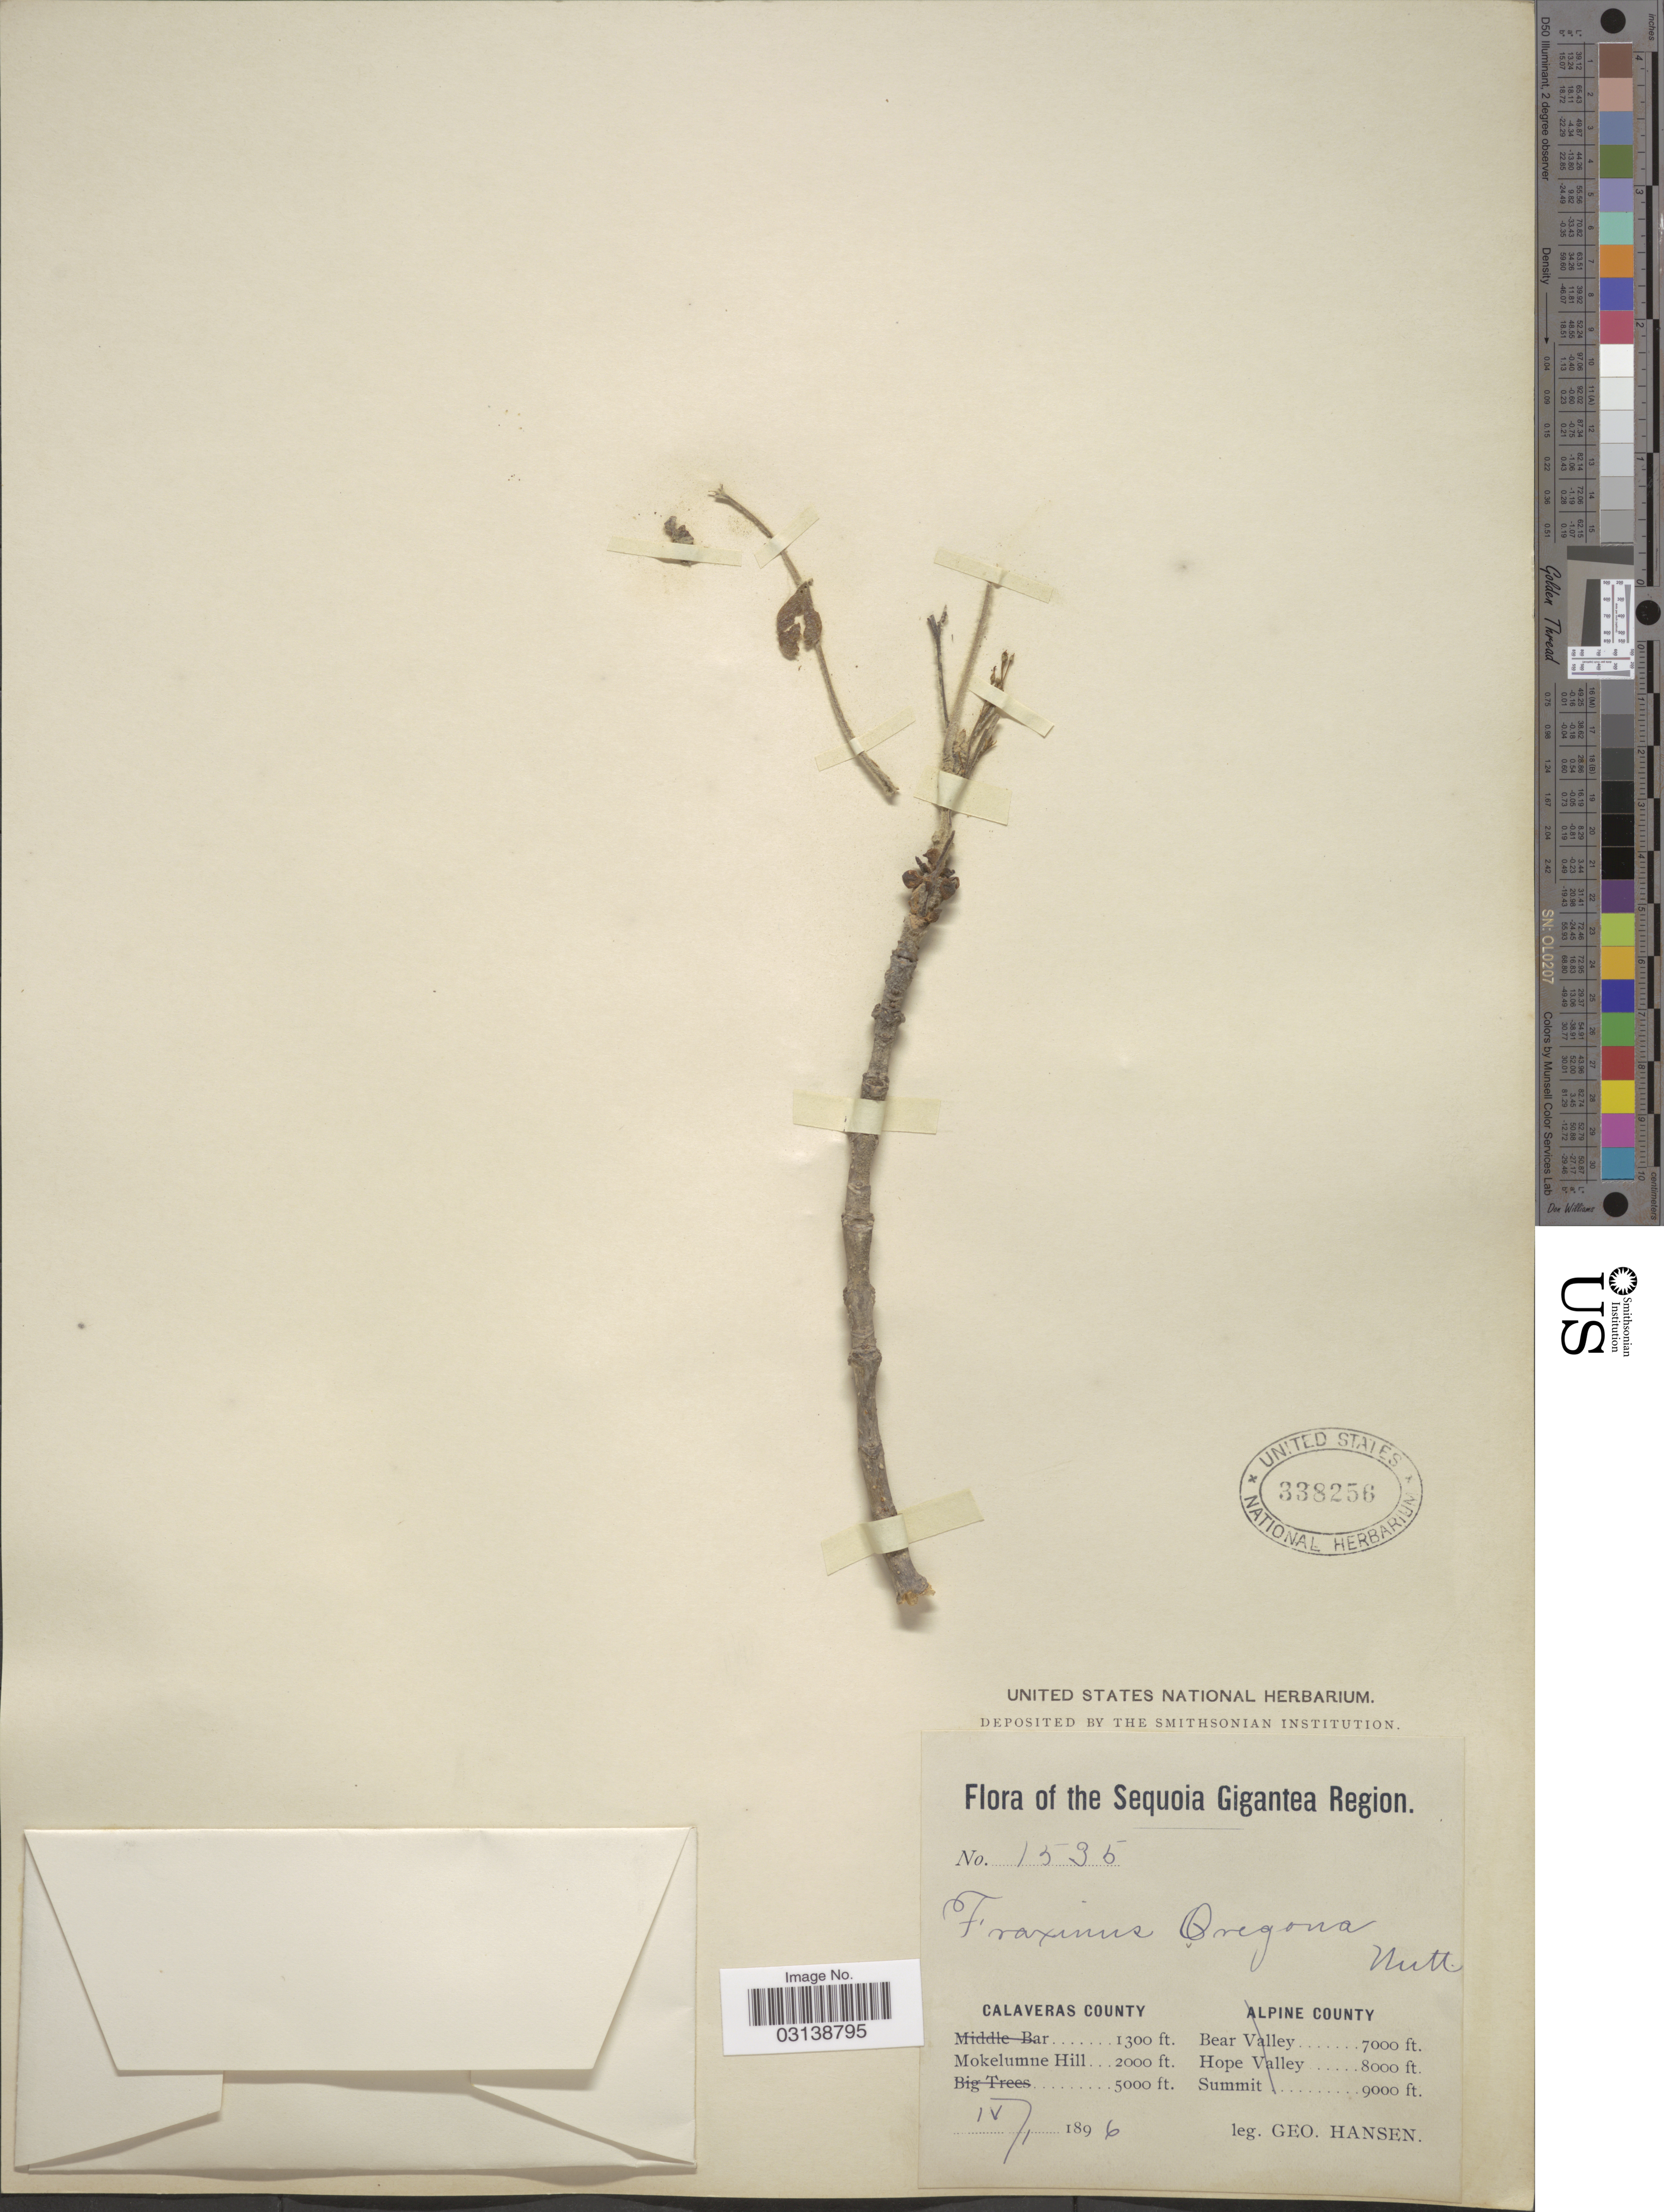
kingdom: Plantae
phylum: Tracheophyta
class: Magnoliopsida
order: Lamiales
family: Oleaceae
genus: Fraxinus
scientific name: Fraxinus latifolia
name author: Benth.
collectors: G. Hansen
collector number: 1535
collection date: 1896-04-01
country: United States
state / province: California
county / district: Calaveras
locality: Sequoia Gigantea Region. Calaveras County. Mokelumne Hill.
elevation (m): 610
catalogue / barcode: US 338256